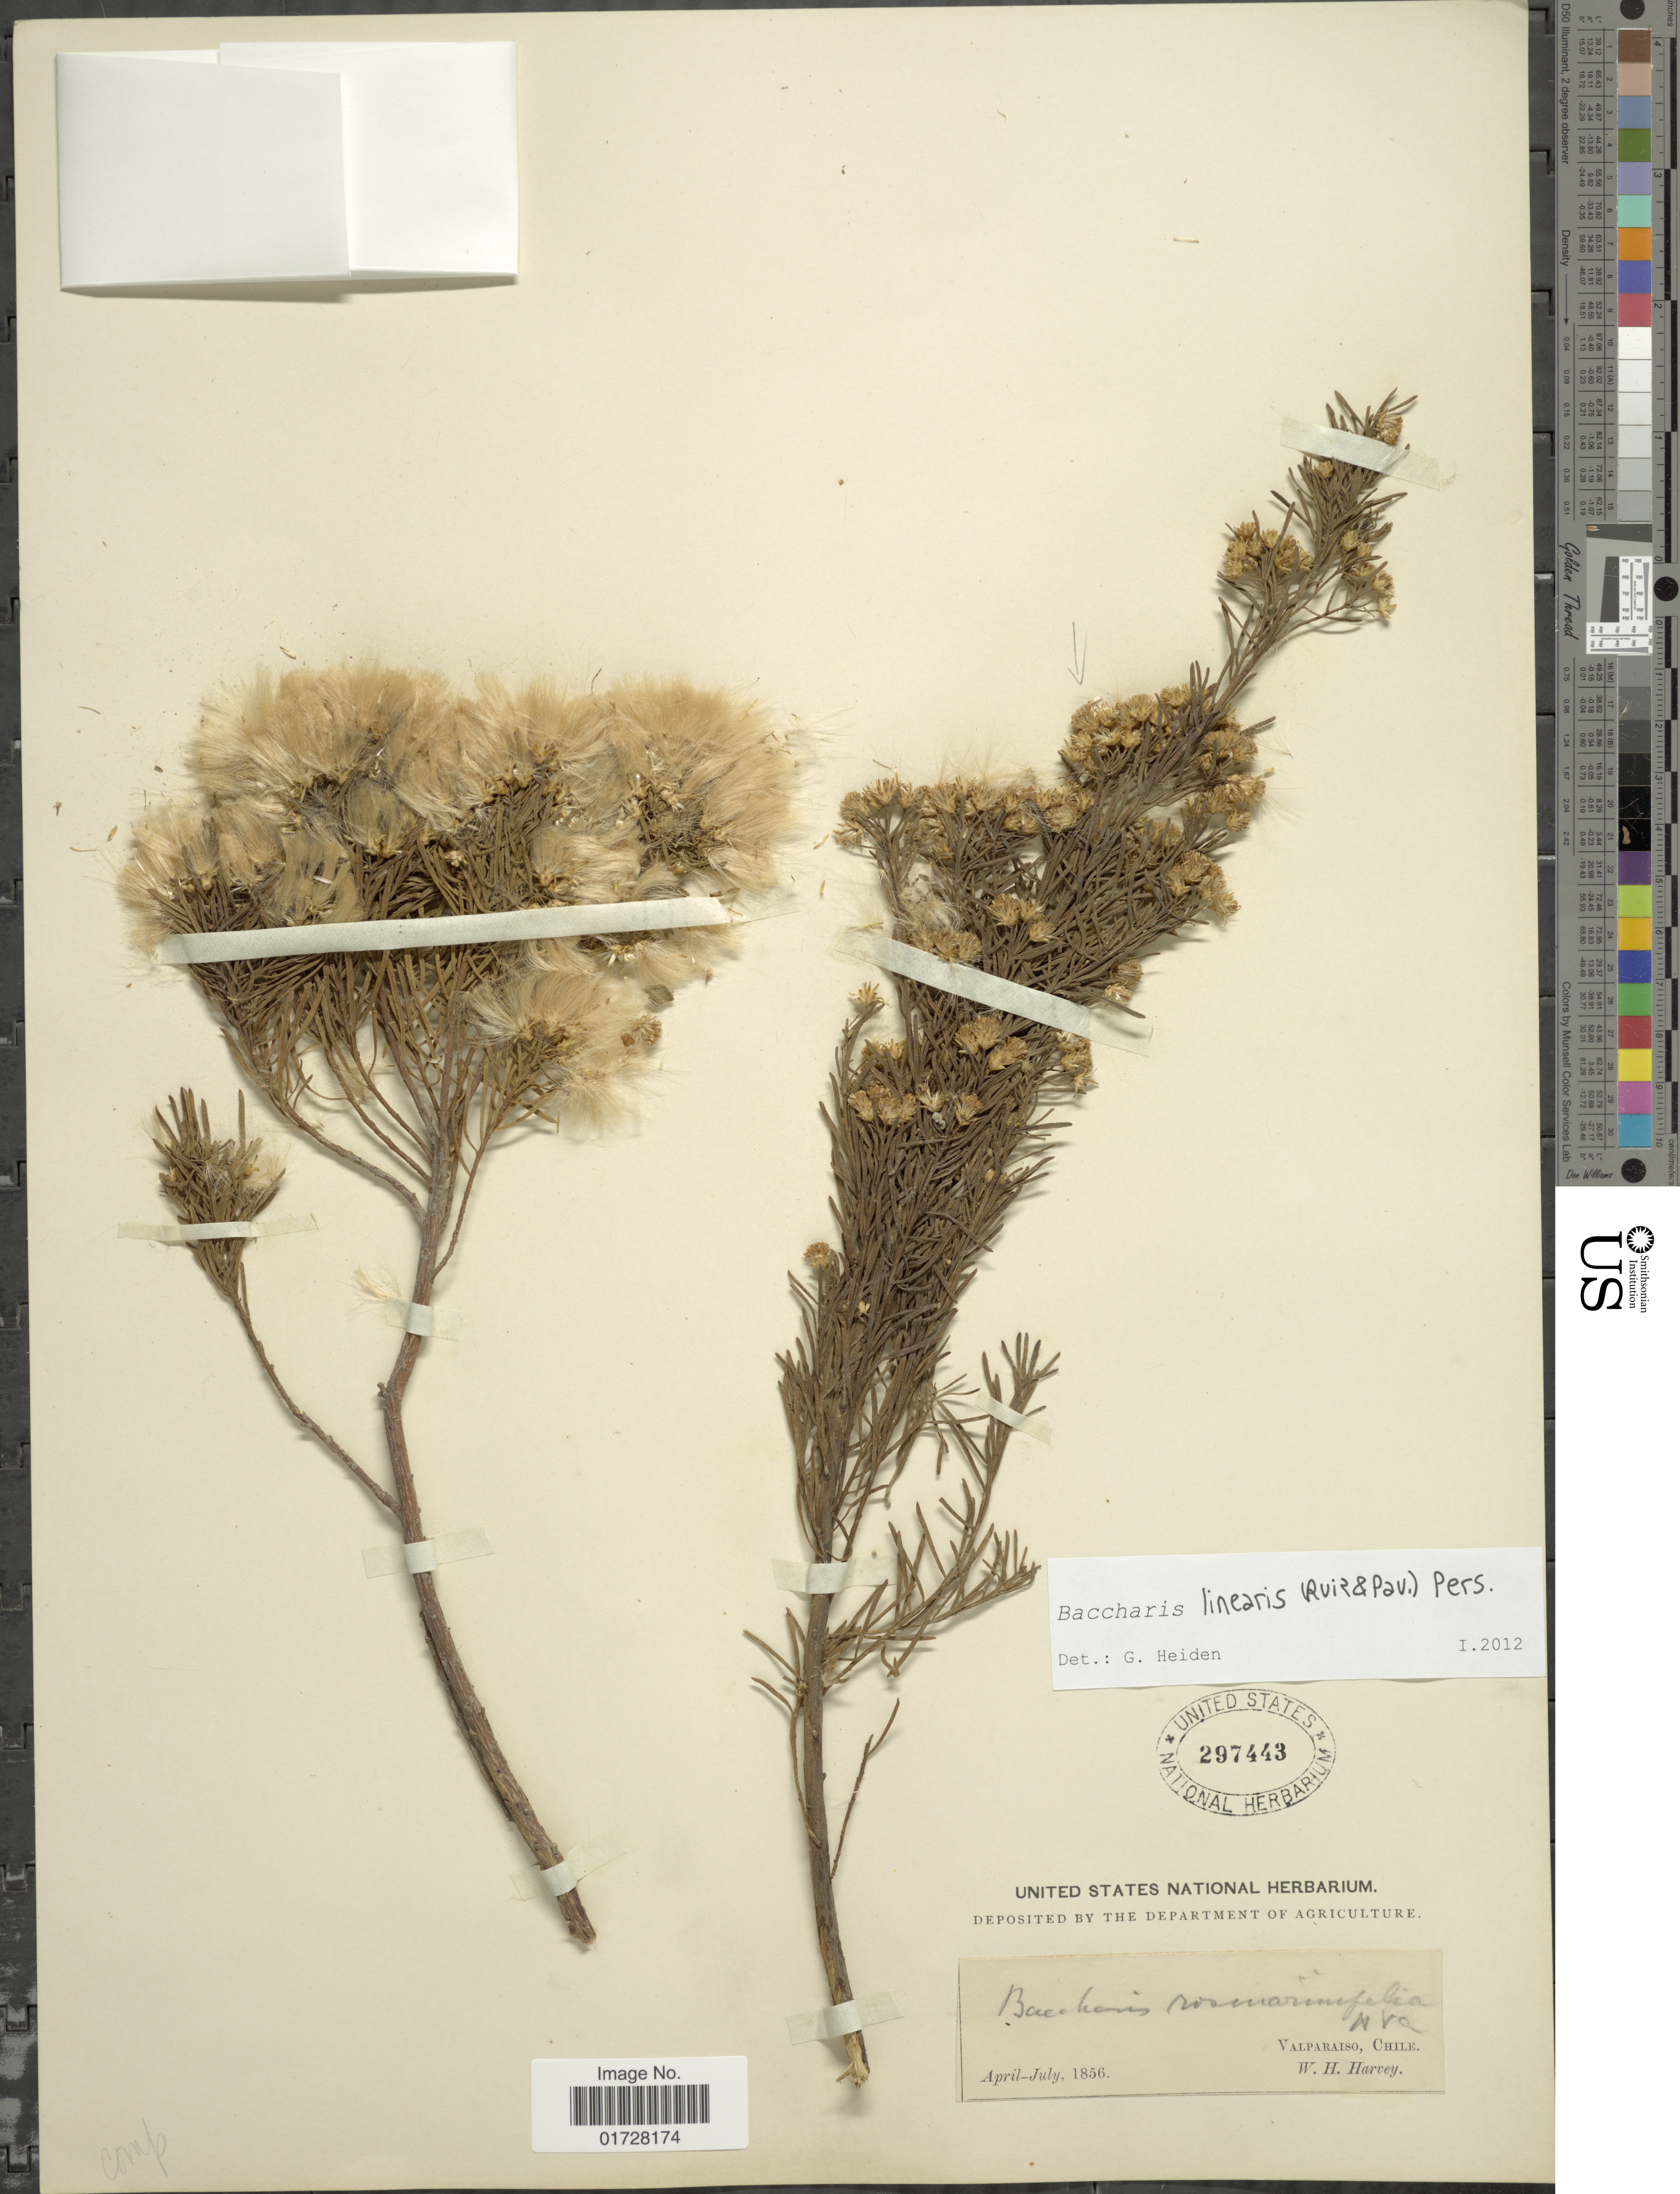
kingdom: Plantae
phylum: Tracheophyta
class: Magnoliopsida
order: Asterales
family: Asteraceae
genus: Baccharis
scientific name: Baccharis linearis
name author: (Ruiz & Pav.) Pers.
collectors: W. Harvey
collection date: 1856-04/1856-07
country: Chile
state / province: Valparaíso (V)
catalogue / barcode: US 297443